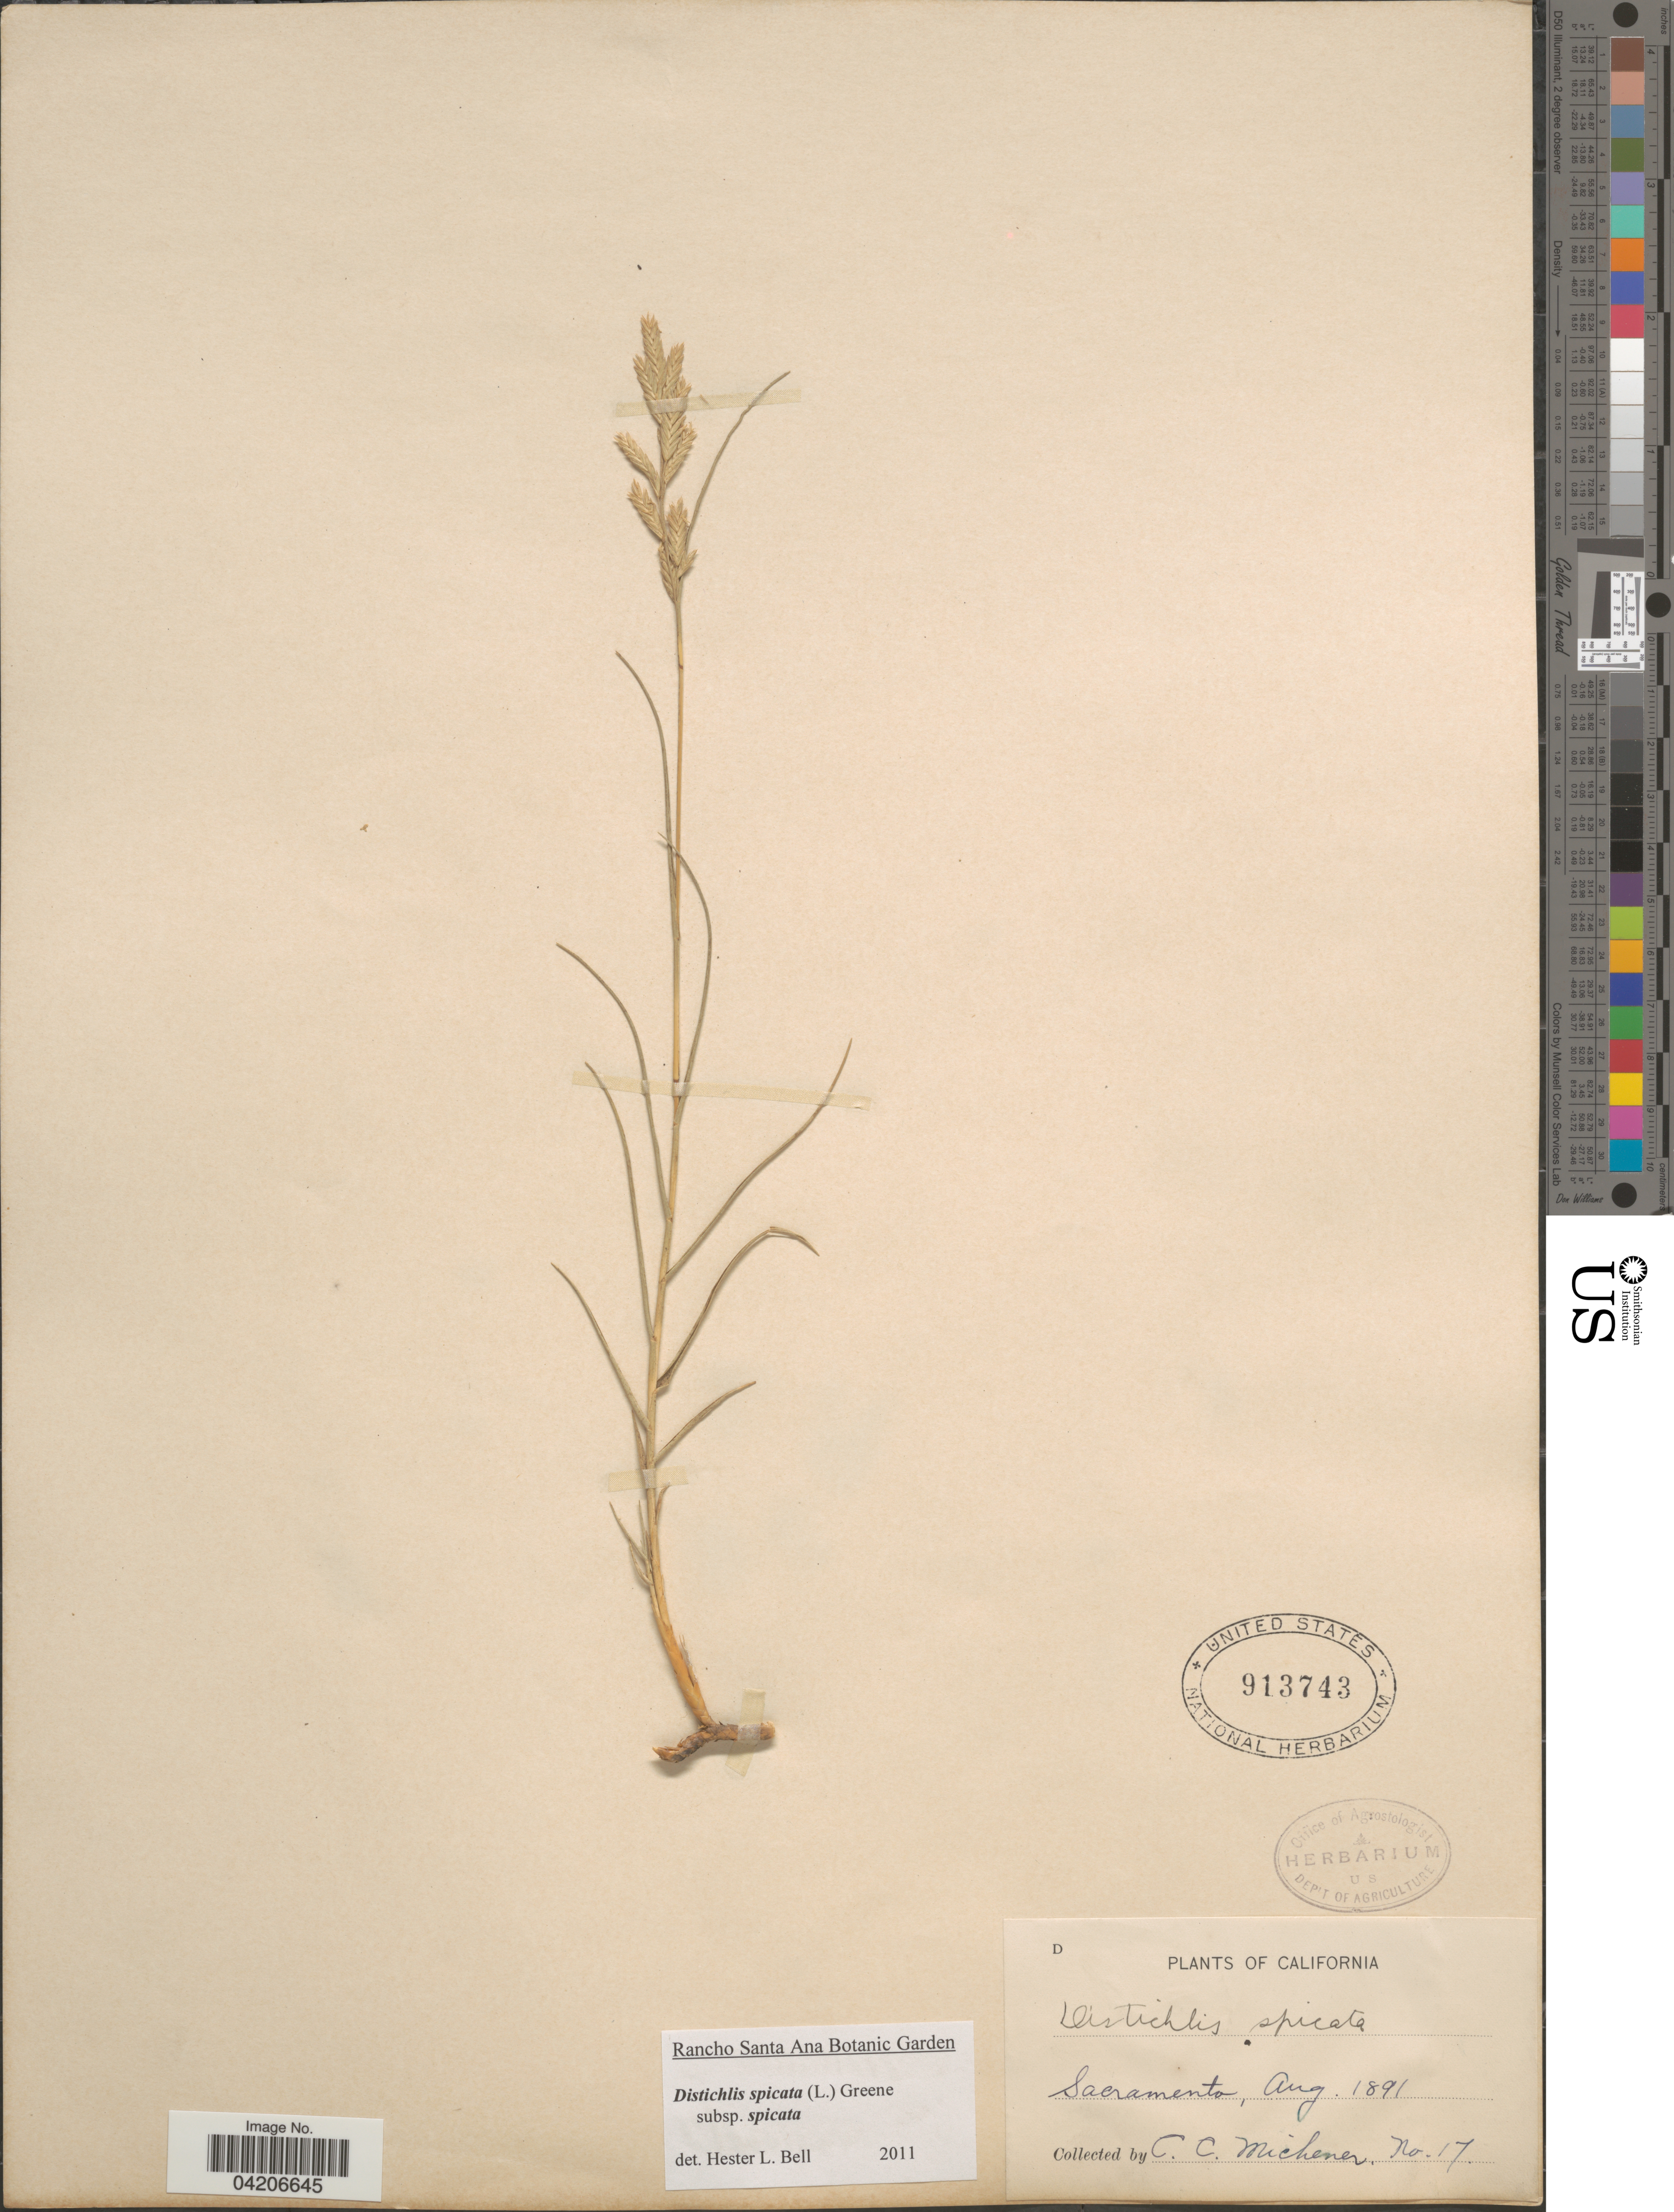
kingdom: Plantae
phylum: Tracheophyta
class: Liliopsida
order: Poales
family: Poaceae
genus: Distichlis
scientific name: Distichlis spicata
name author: (L.) Greene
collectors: C. Michener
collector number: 17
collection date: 1891-08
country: United States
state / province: California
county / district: Sacramento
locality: Sacramento.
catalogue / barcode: US 913743